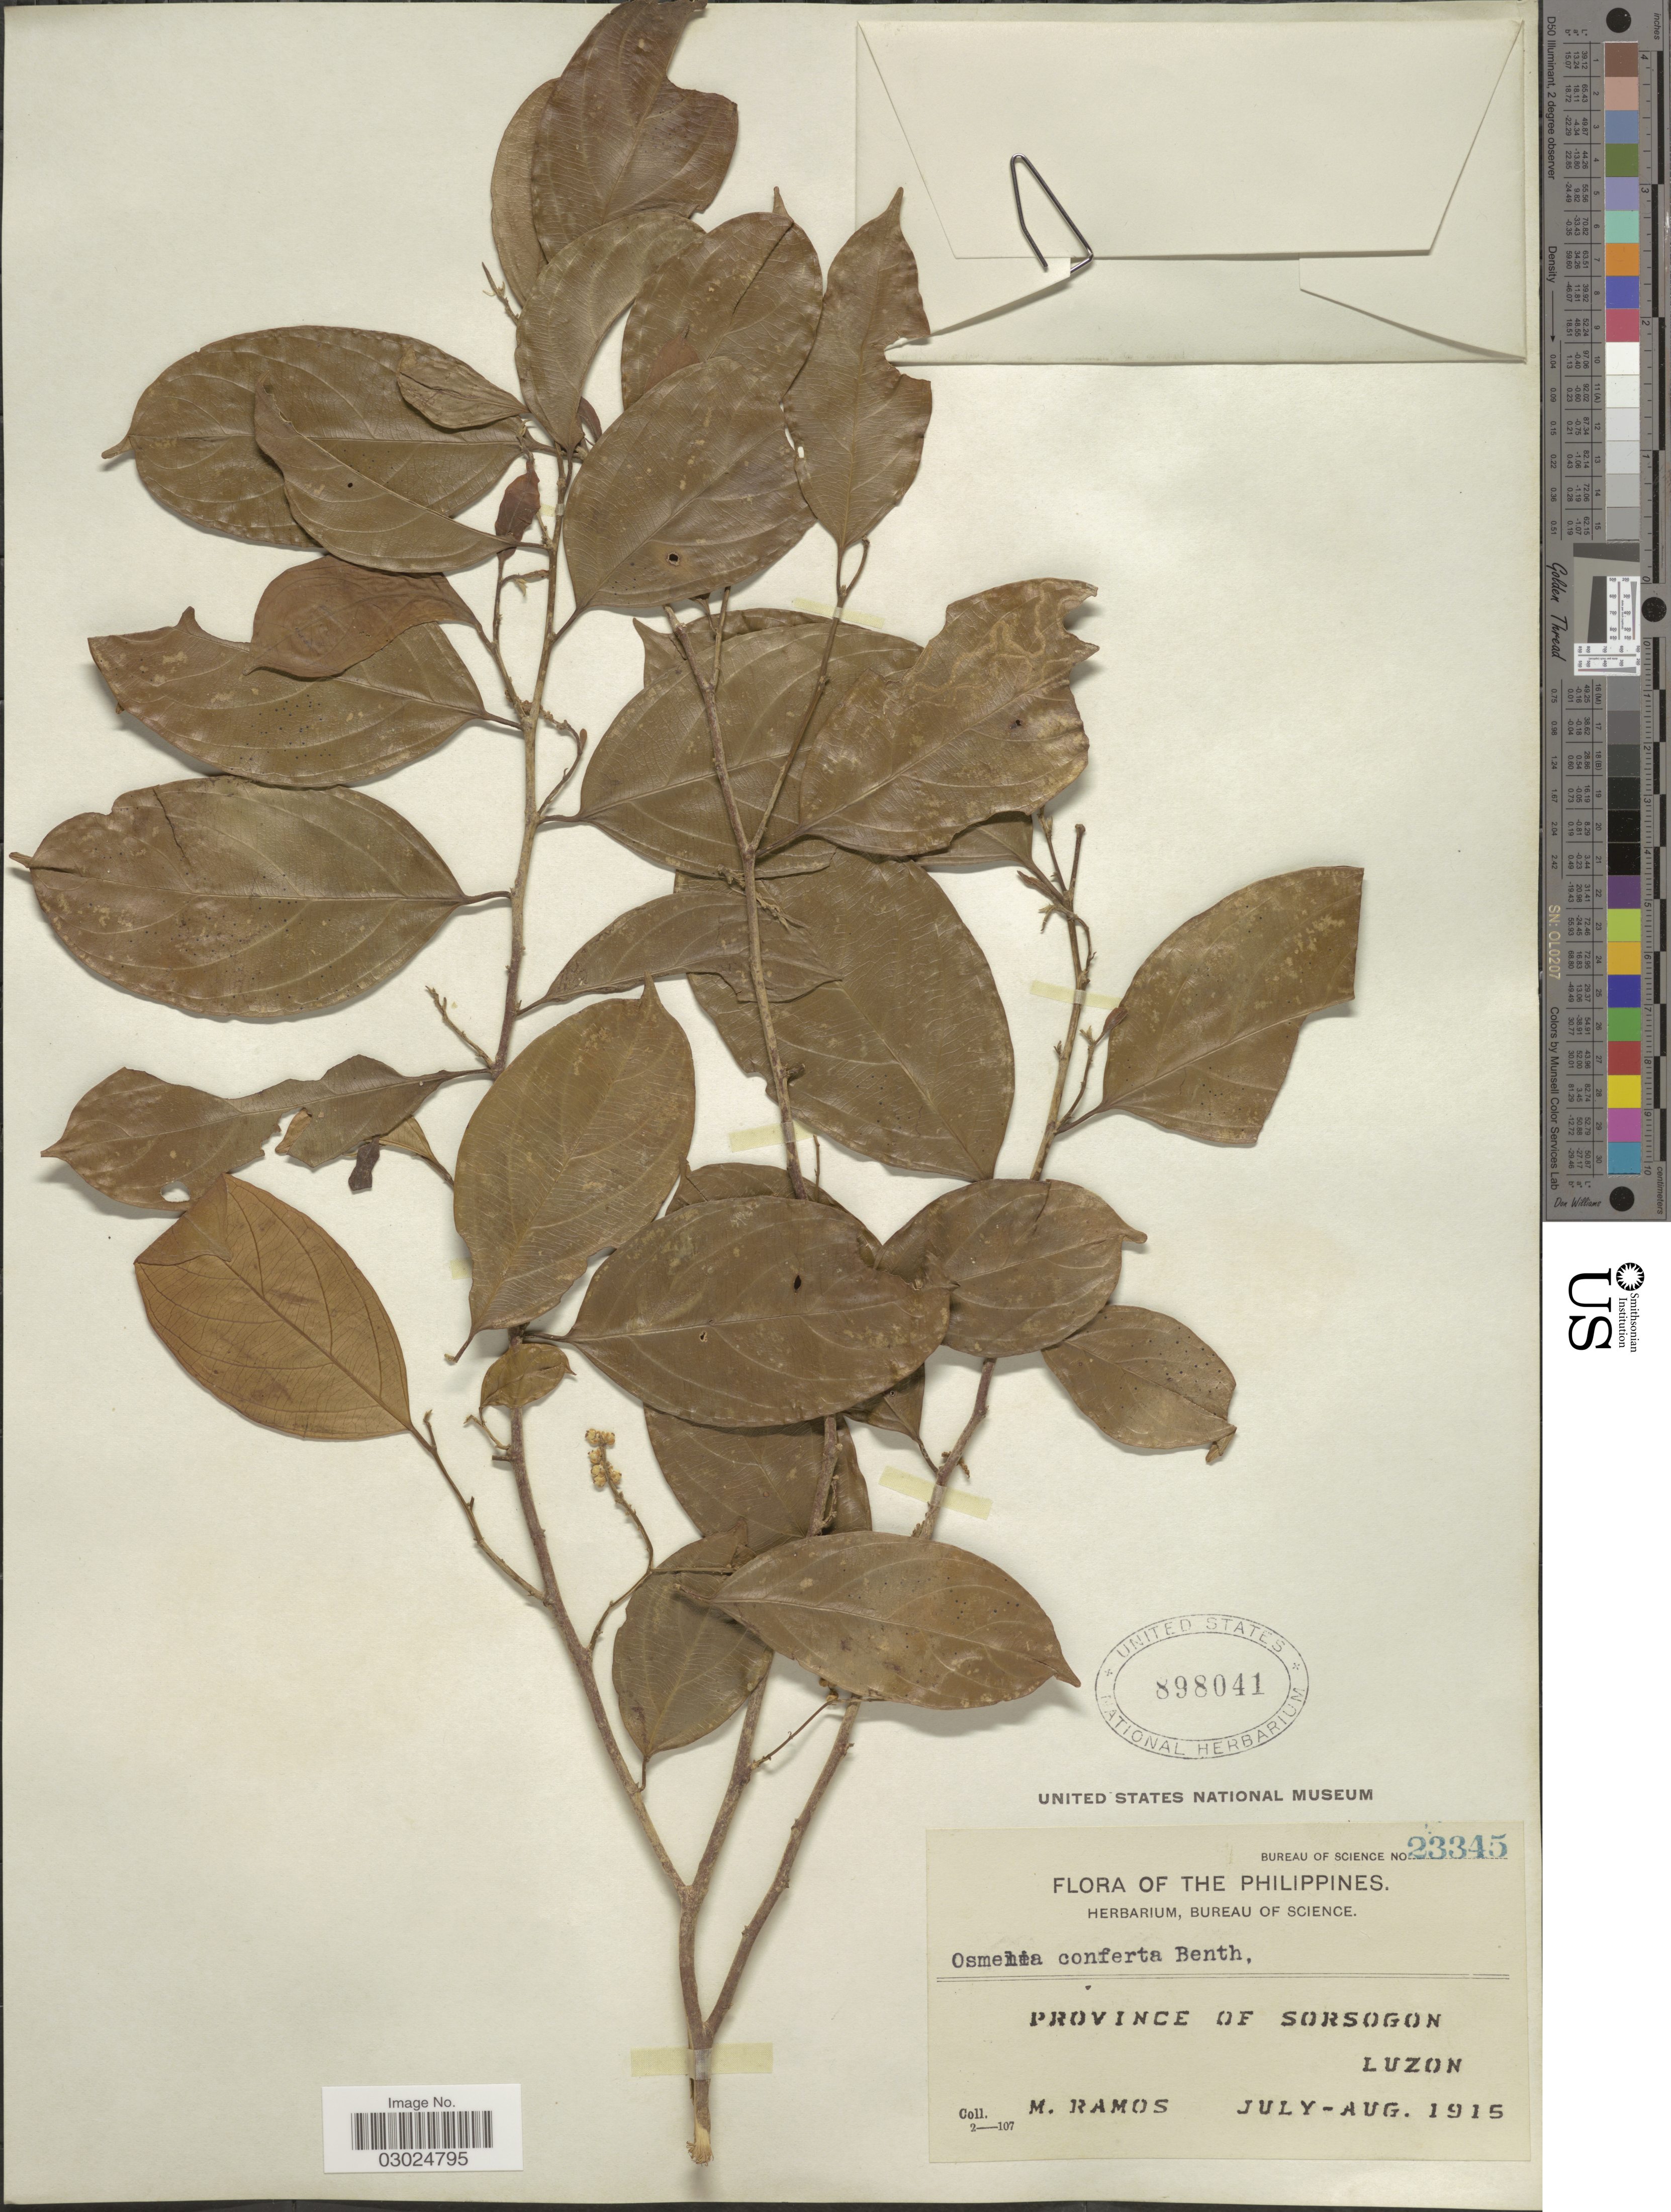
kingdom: Plantae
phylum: Tracheophyta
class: Magnoliopsida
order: Malpighiales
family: Salicaceae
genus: Osmelia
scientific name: Osmelia conferta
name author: Benth.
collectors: M. Ramos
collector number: Bureau of Science 23345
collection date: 1915-07/1915-08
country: Philippines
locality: Province of Sorsogon, Luzon.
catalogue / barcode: US 898041